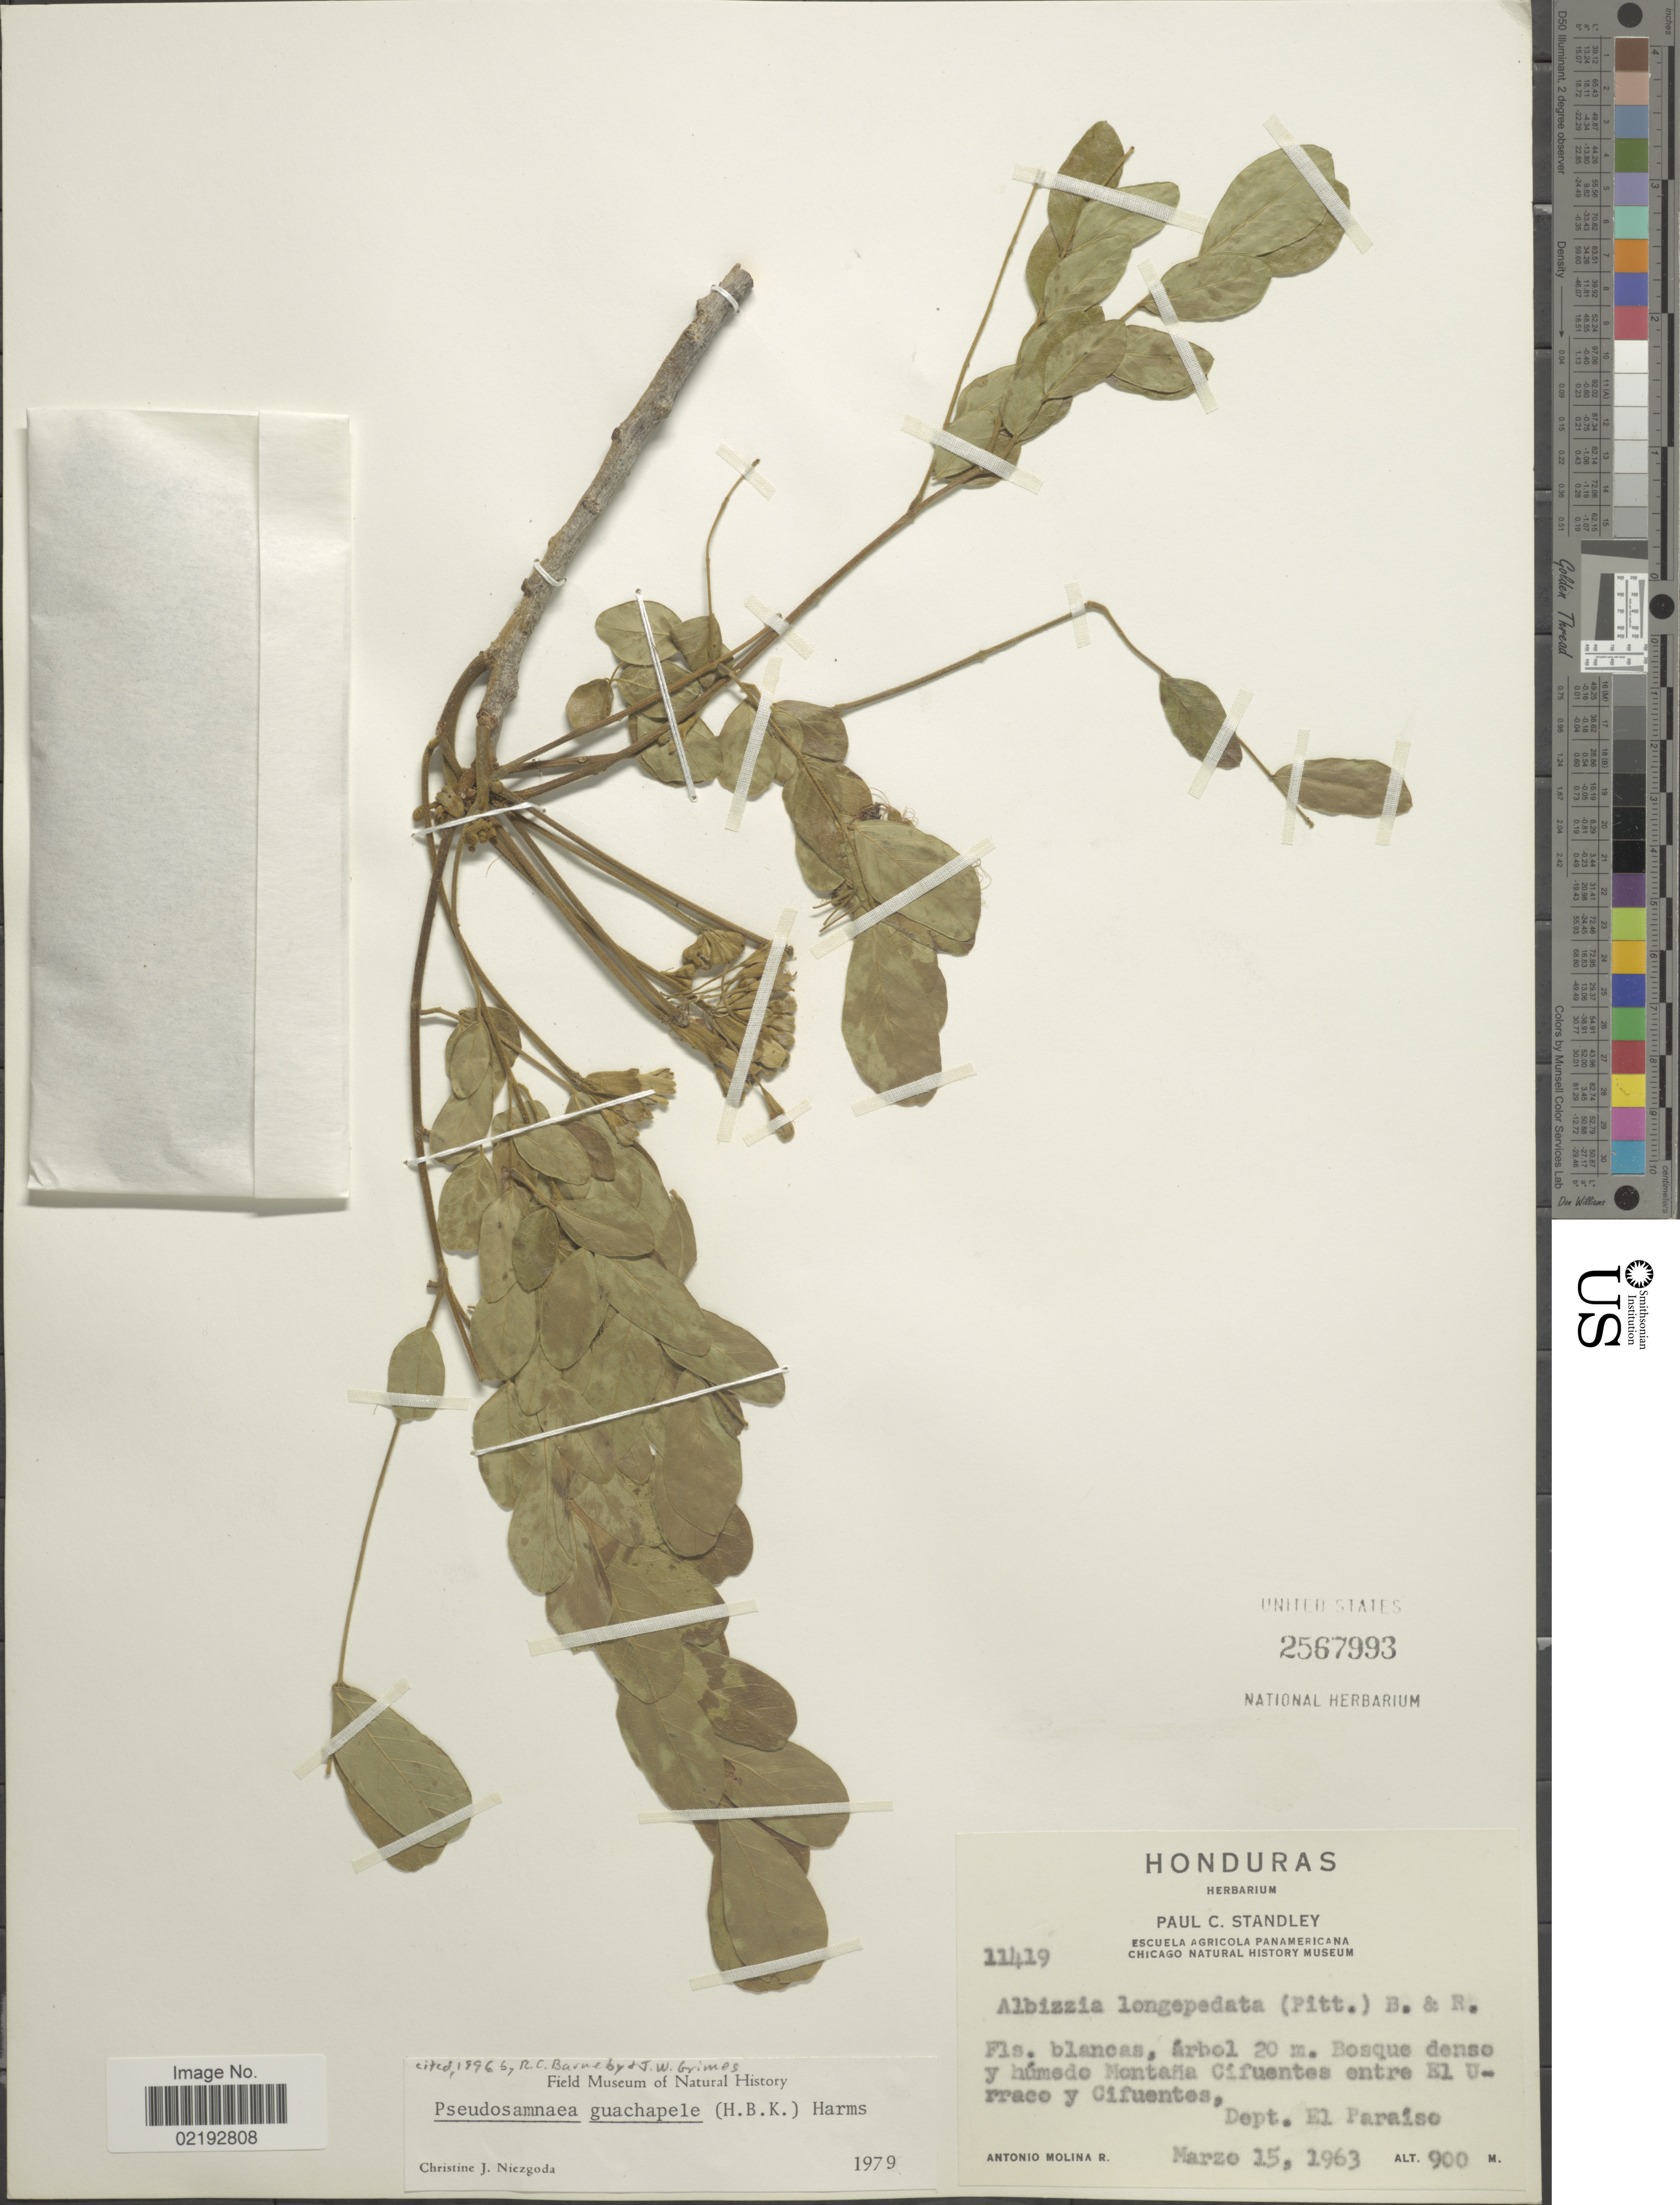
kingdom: Plantae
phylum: Tracheophyta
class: Magnoliopsida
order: Fabales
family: Fabaceae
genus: Pseudosamanea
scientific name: Pseudosamanea guachapele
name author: (Kunth) Harms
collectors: A. Molina R.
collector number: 11419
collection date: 1963-03-15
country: Honduras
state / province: El Paraíso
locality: Bosque denso y humedo Montana Cifuentes entre El Urraco y Cifuentes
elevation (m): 900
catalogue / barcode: US 2567993